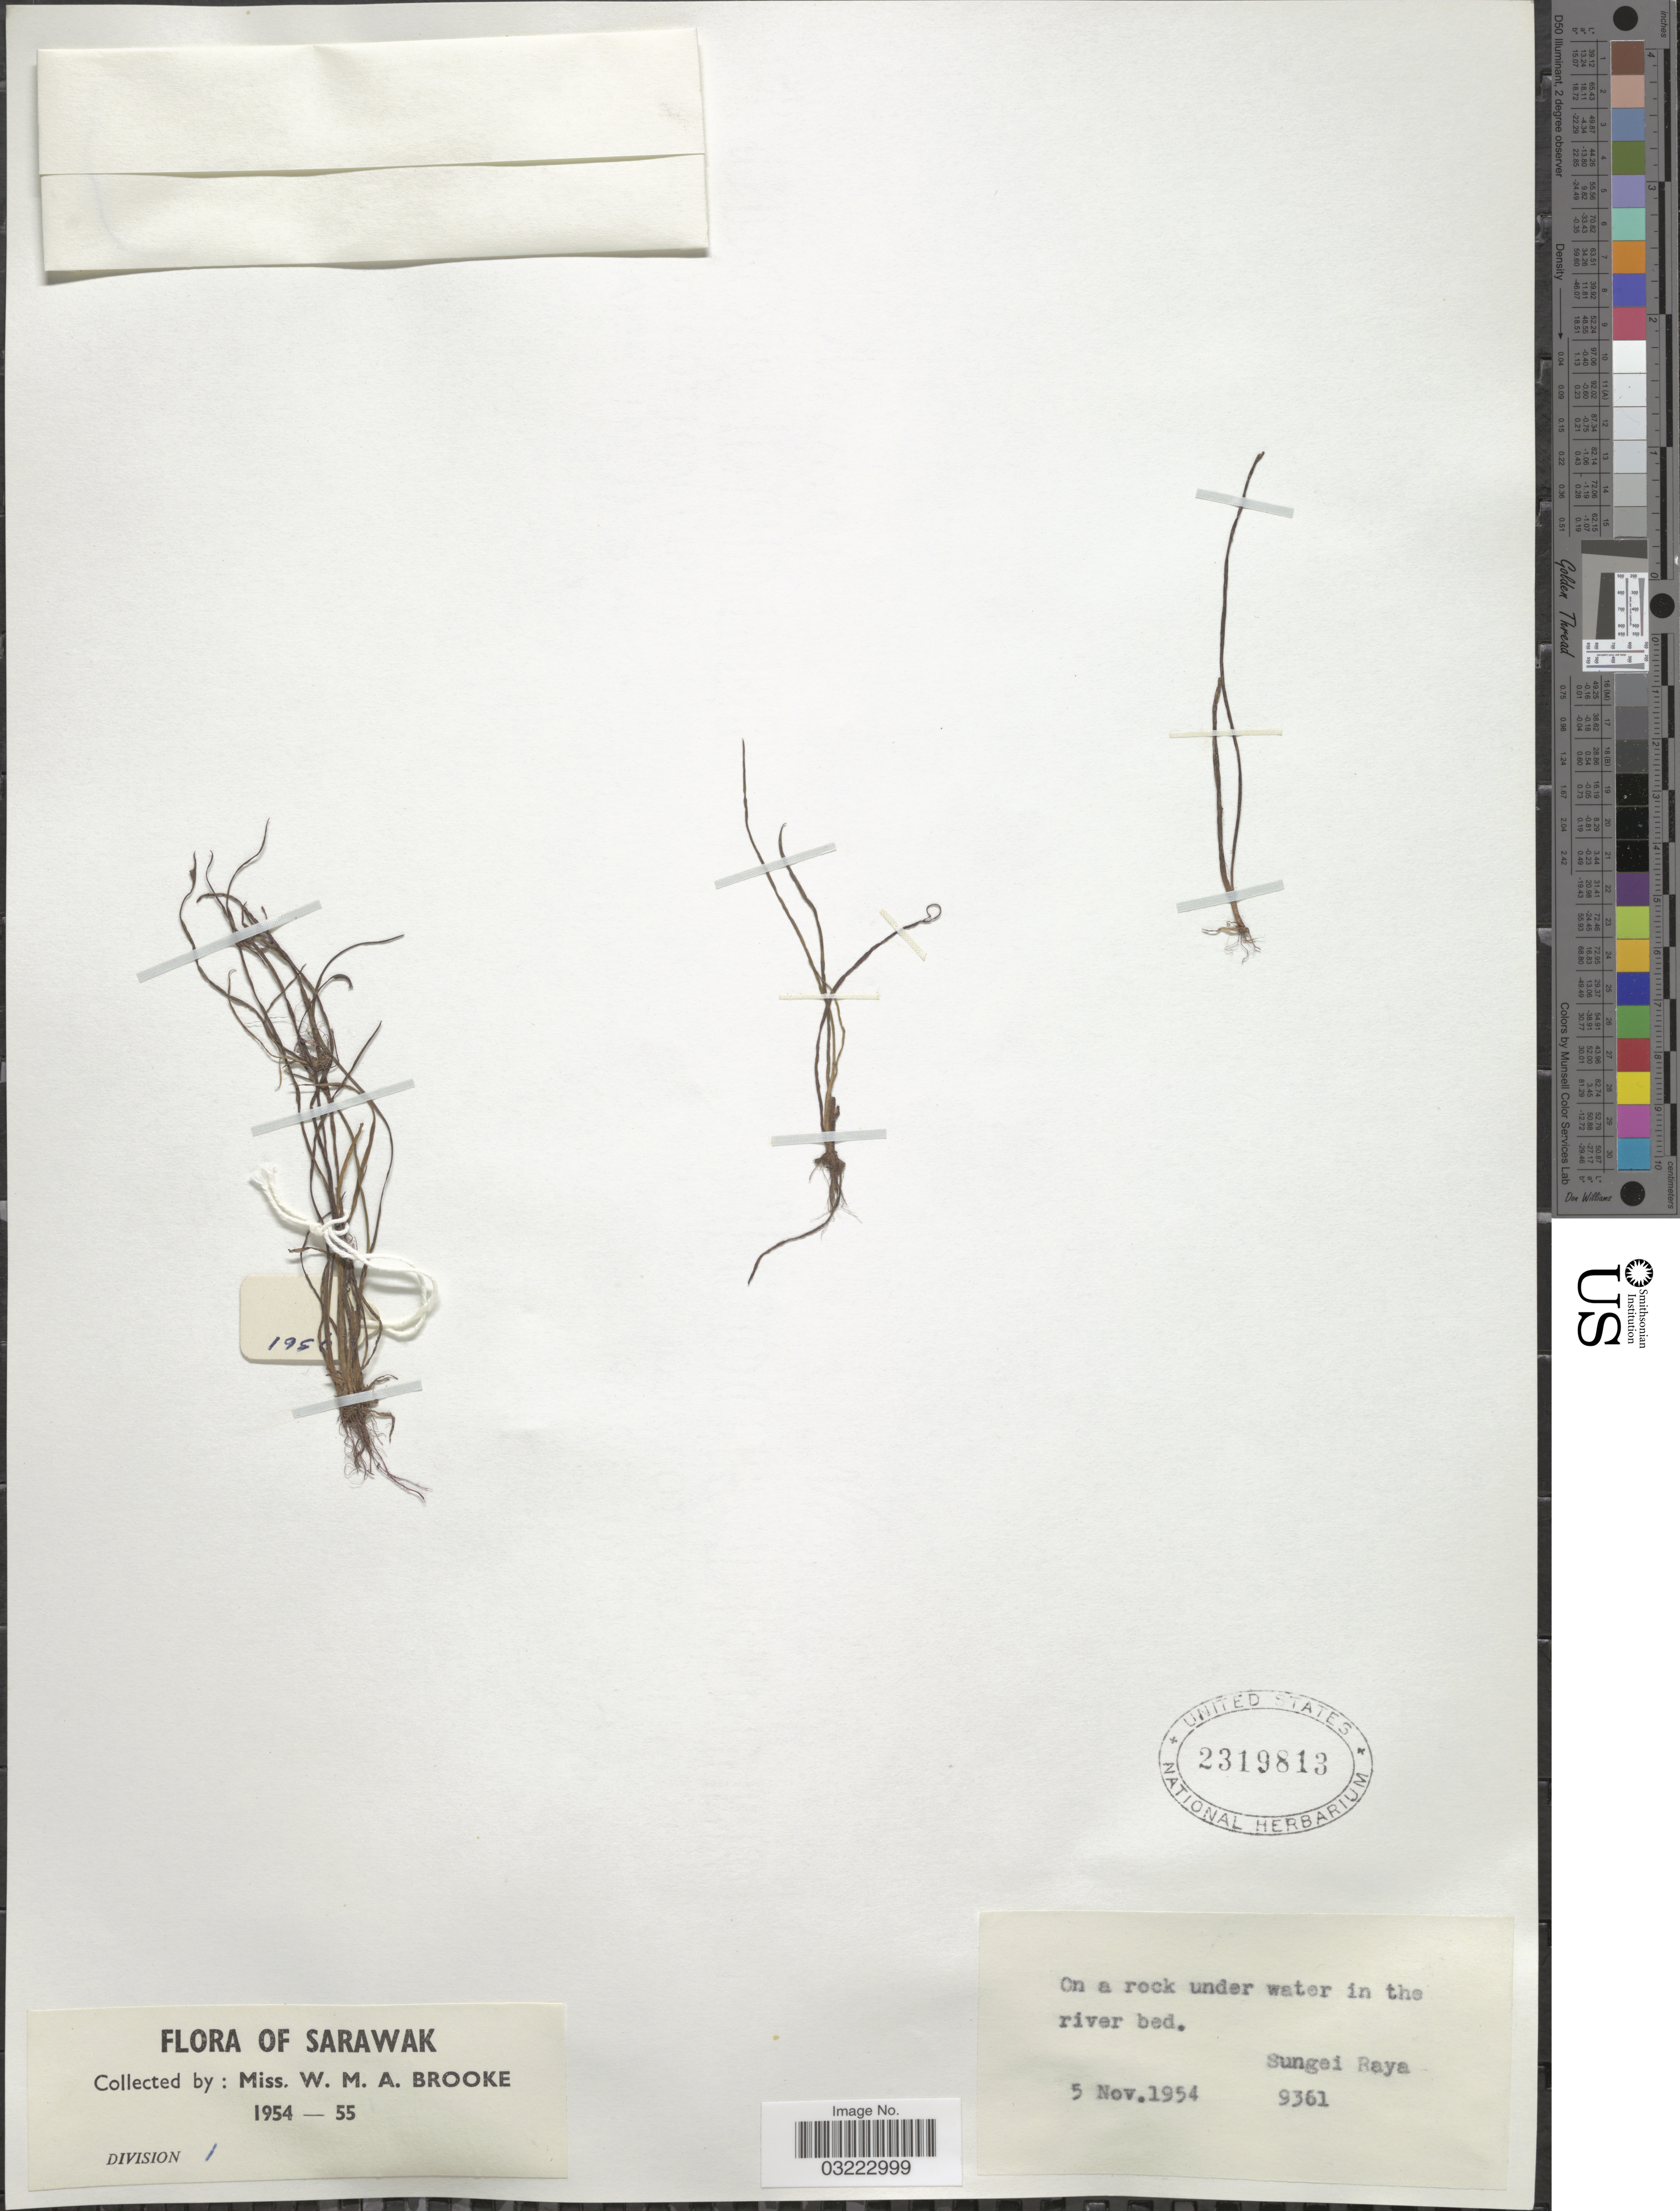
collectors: W. Brooke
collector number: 9361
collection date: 1954-11-05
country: Malaysia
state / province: Sarawak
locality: On a rock under water in the river bed. Sungei Raya.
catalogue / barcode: US 2319813